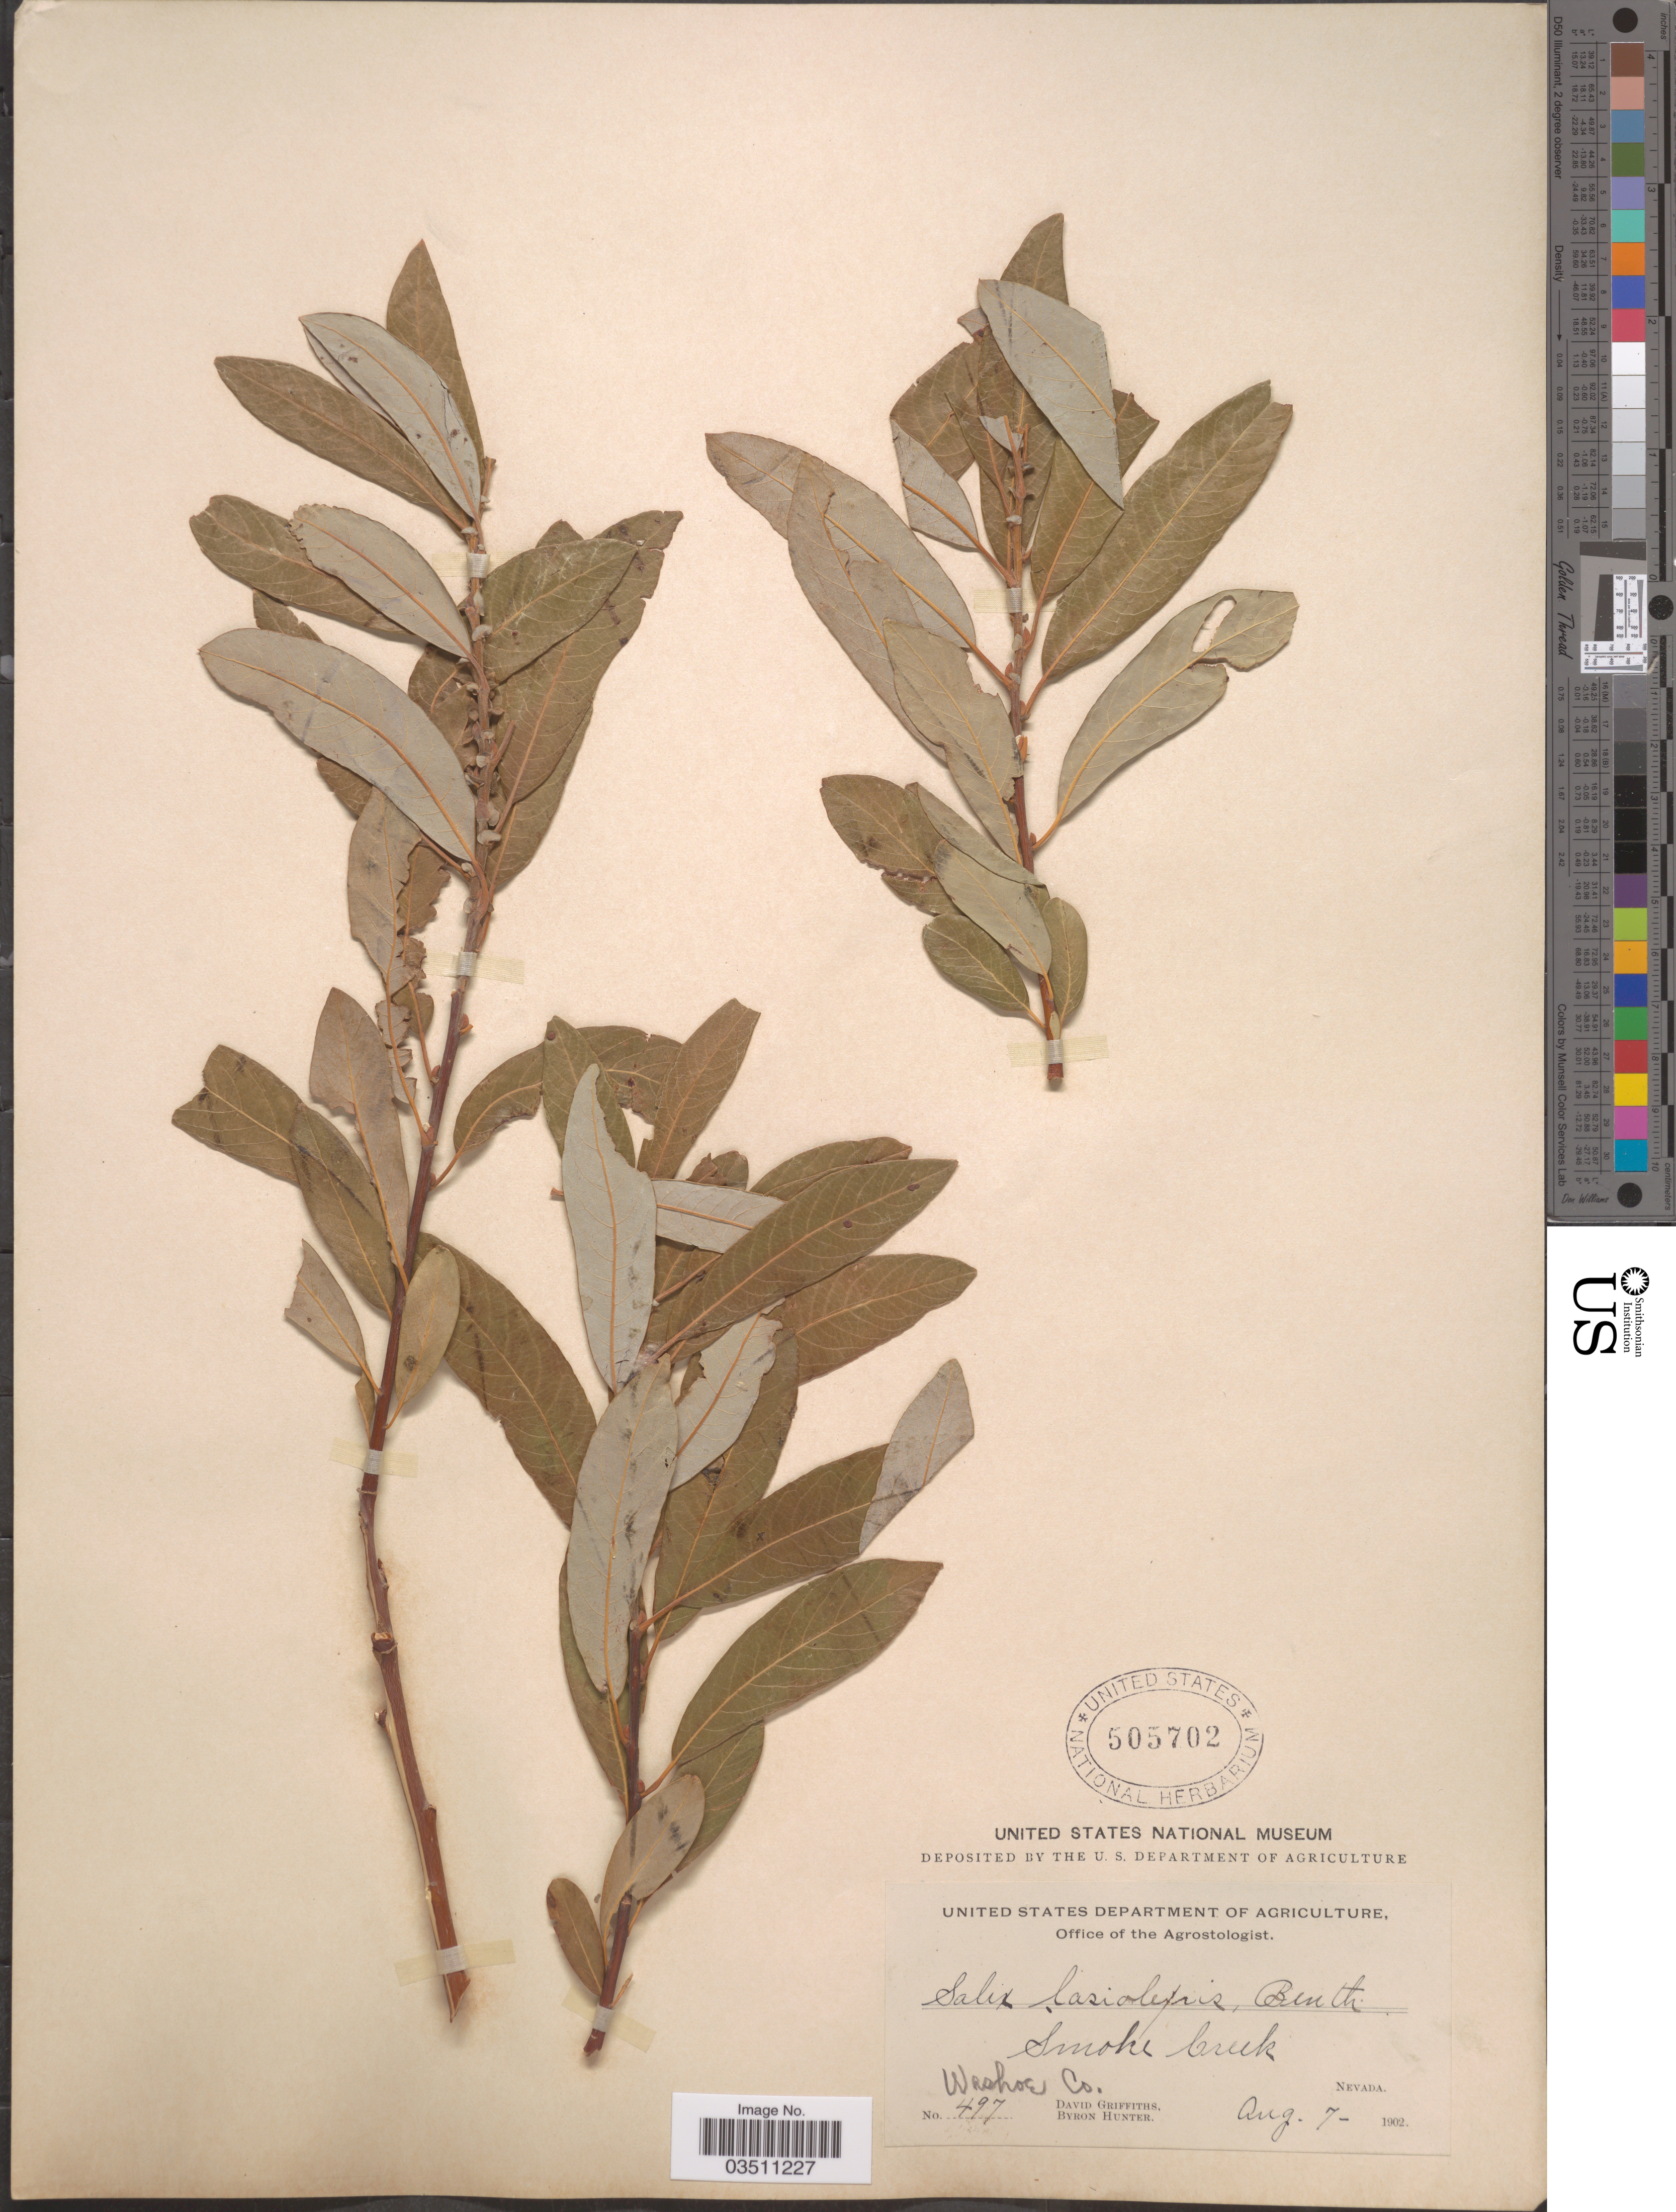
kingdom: Plantae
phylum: Tracheophyta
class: Magnoliopsida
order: Malpighiales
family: Salicaceae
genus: Salix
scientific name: Salix lasiolepis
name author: Benth.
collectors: D. Griffiths & B. Hunter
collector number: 497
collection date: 1902-08-07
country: United States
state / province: Nevada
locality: Smoke Creek. Washoe Co.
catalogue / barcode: US 505702